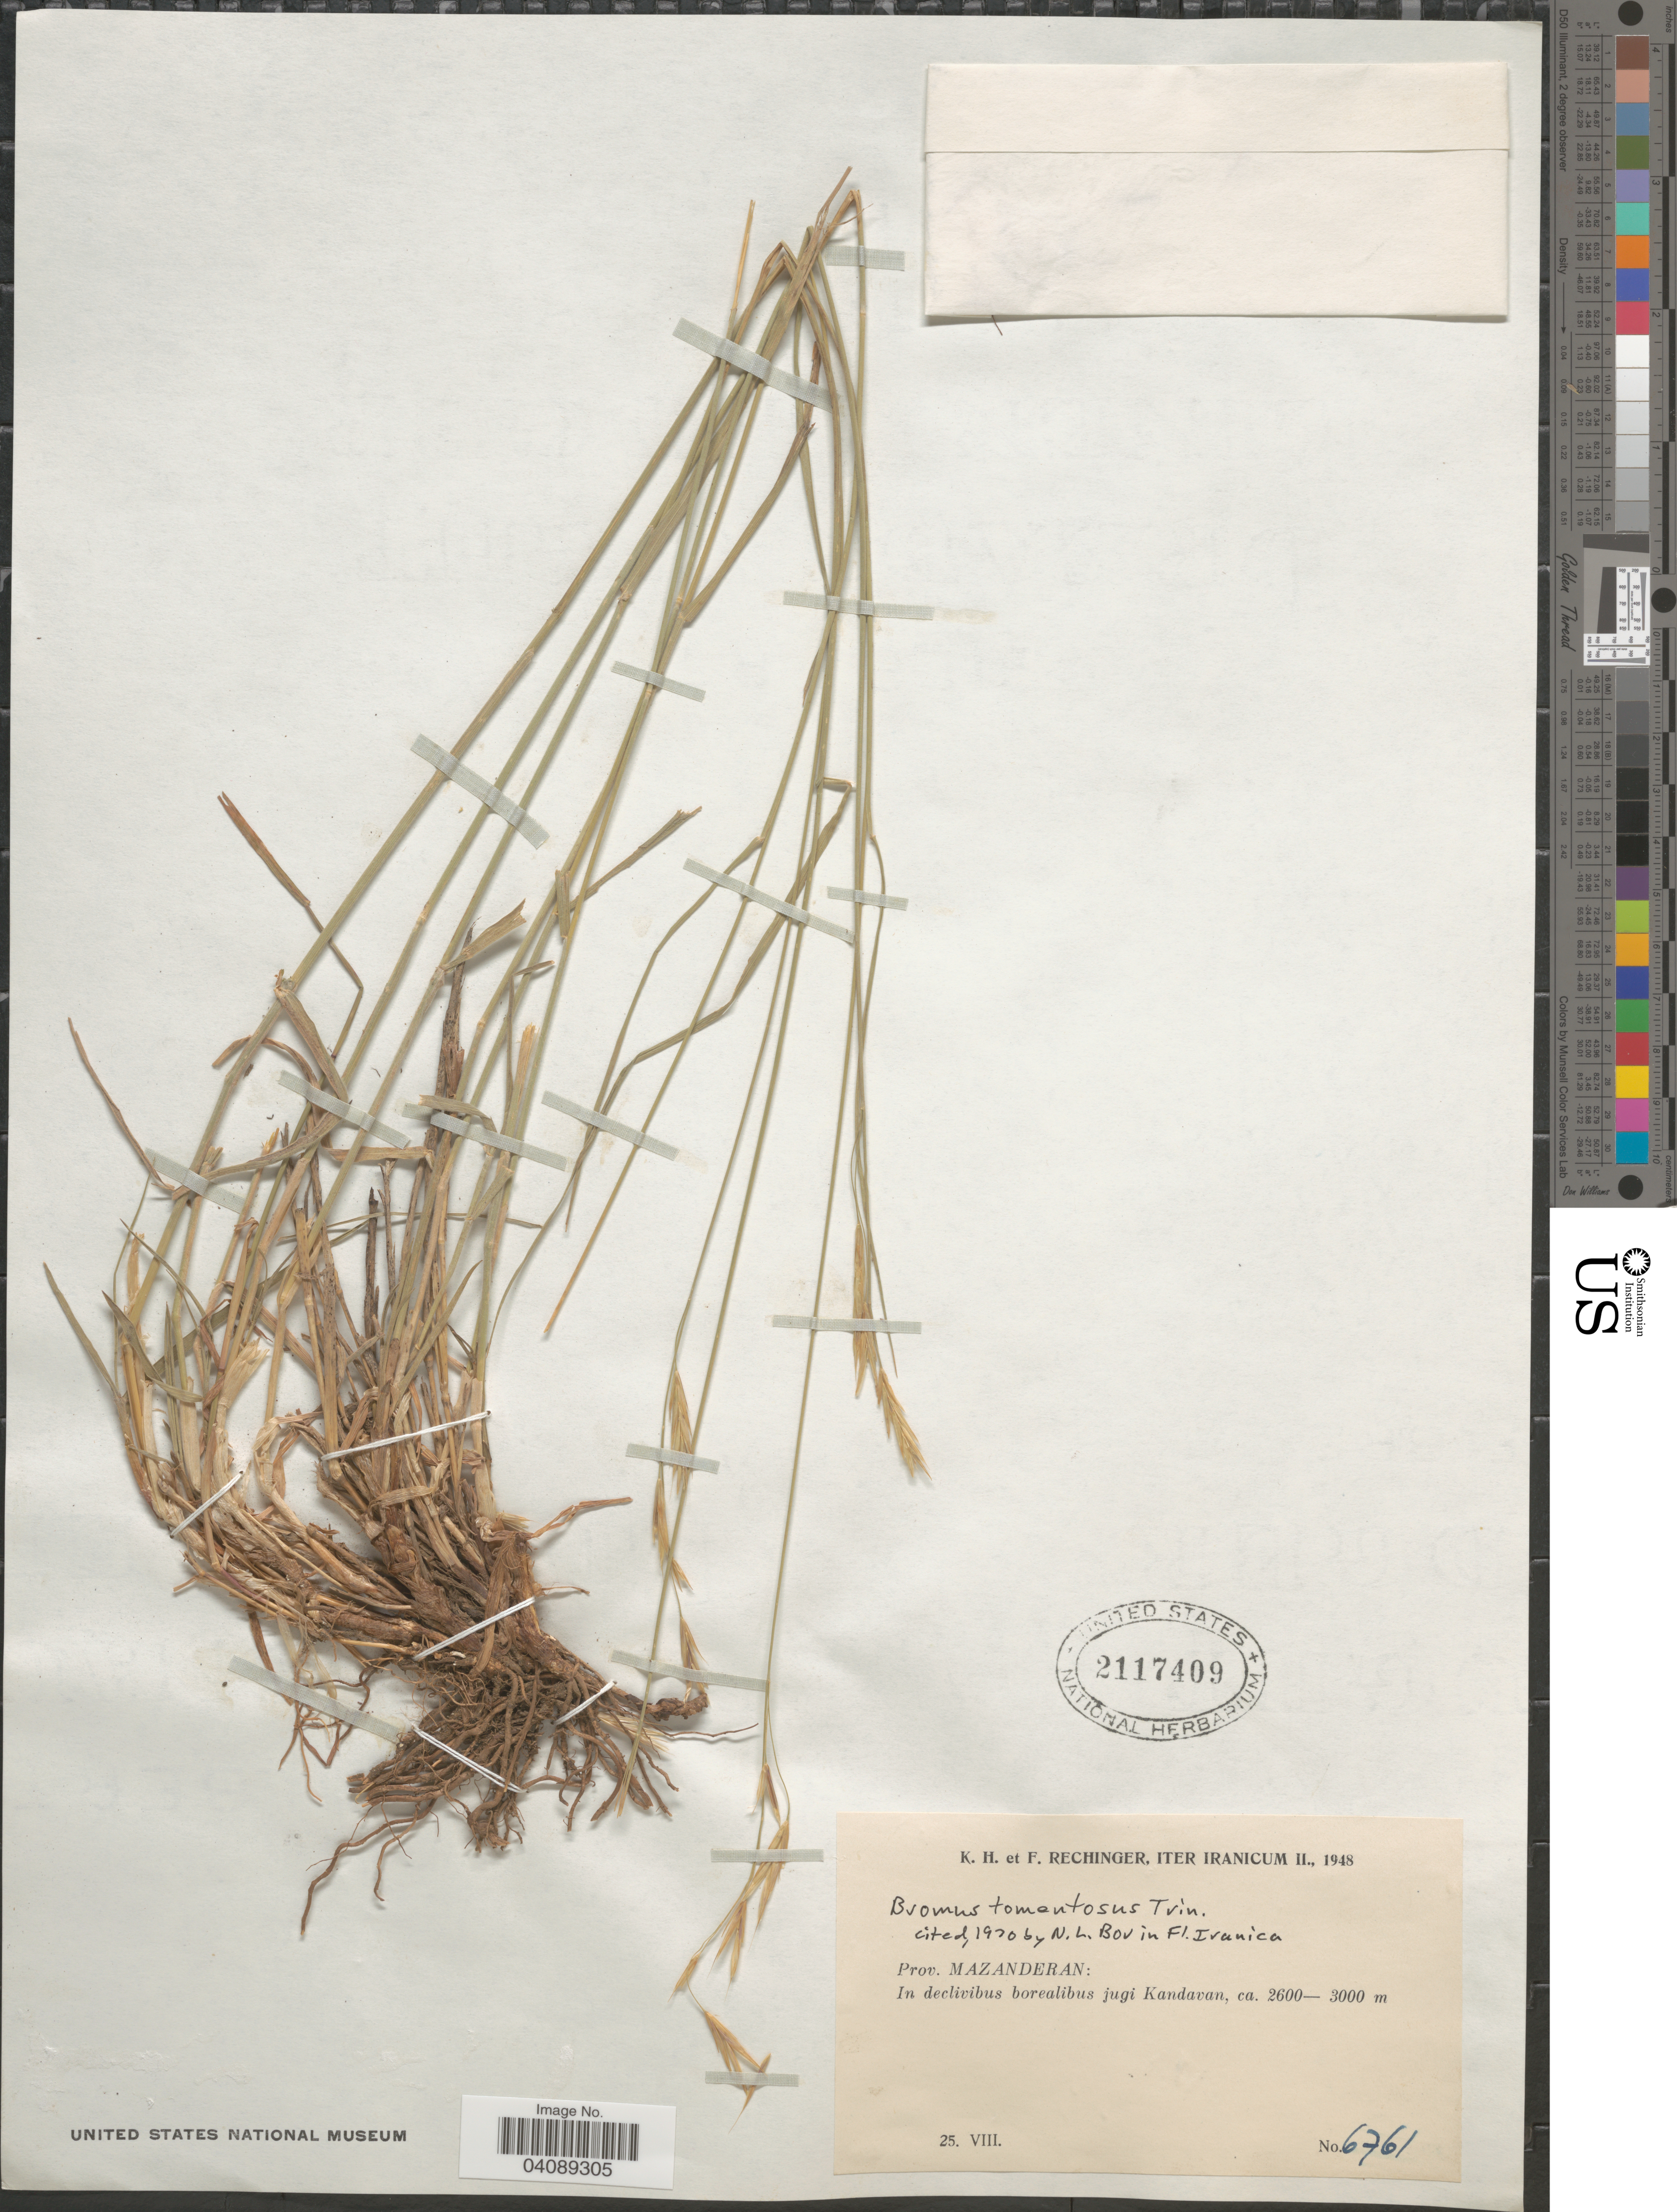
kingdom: Plantae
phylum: Tracheophyta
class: Liliopsida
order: Poales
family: Poaceae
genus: Bromus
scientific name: Bromus tomentosus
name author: Trin.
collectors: K. H. Rechinger & F. Rechinger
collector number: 6761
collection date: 1948-08-25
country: Iran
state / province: Mazandaran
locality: Iter Iranicum II., 1948. Prov. Mazanderan: In declivibus borealibus jugi Kandavan.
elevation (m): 2600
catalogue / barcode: US 2117409